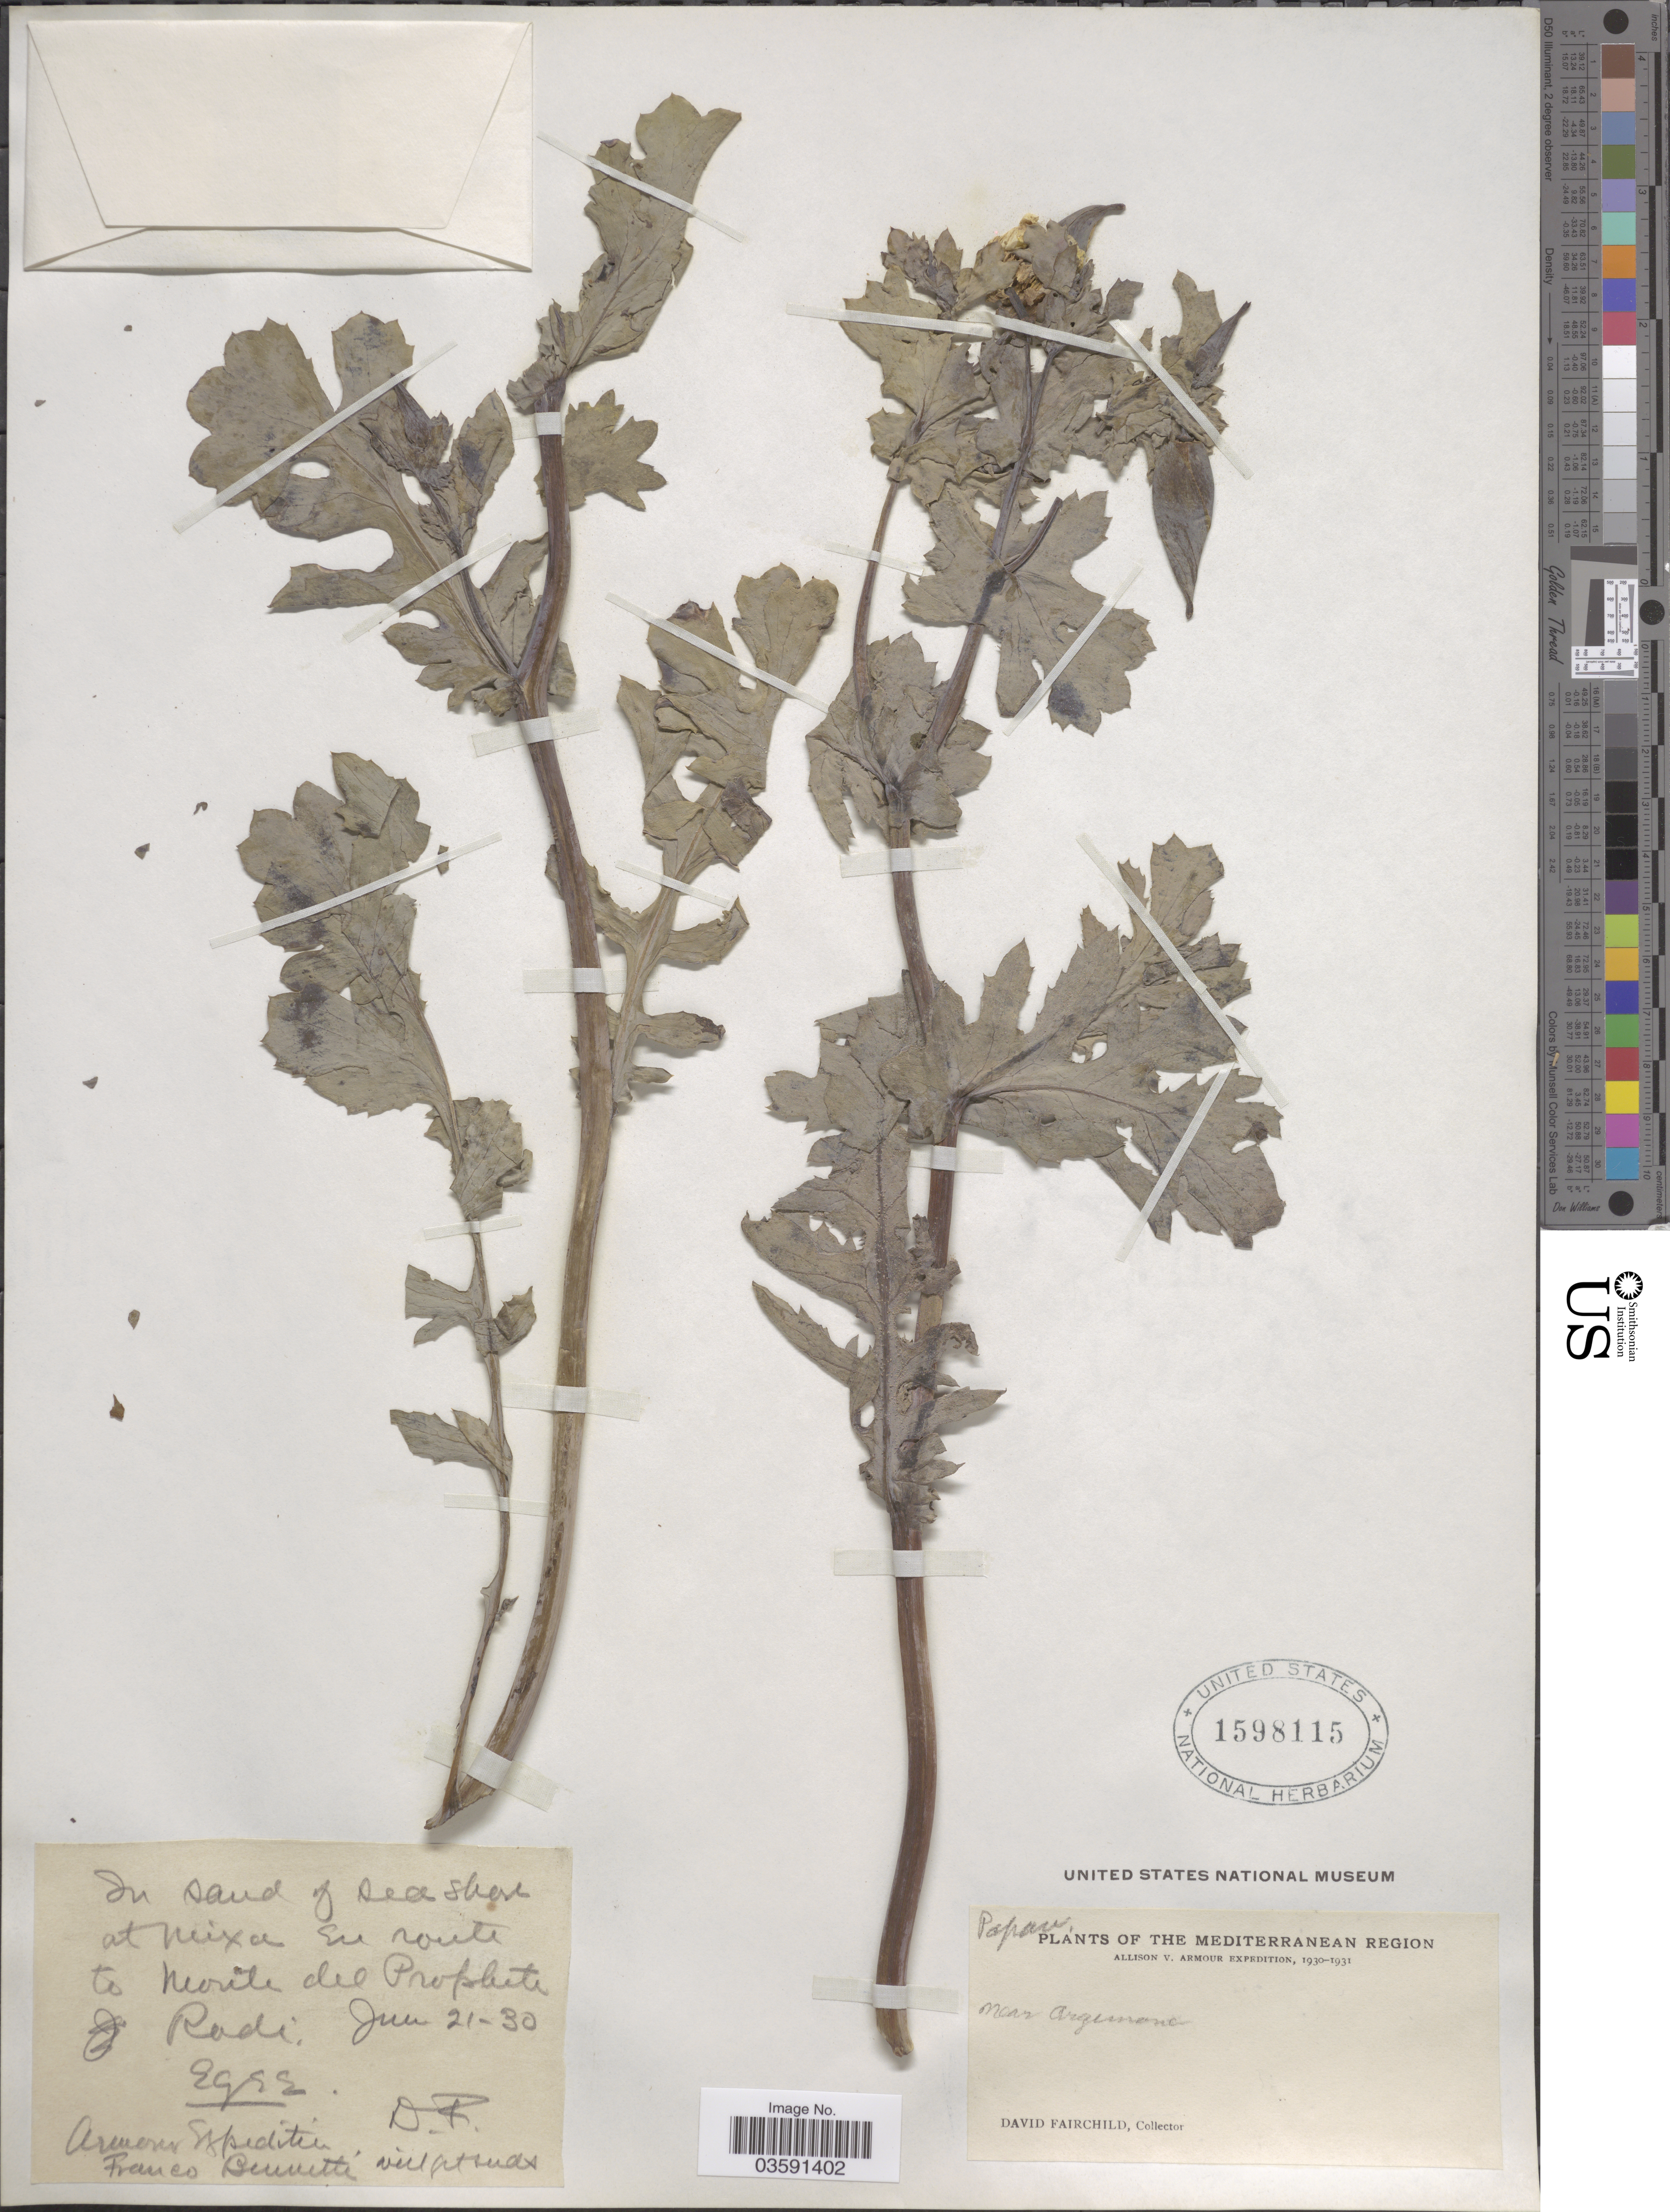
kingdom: Plantae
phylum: Tracheophyta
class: Magnoliopsida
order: Ranunculales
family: Papaveraceae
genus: Glaucium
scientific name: Glaucium sp.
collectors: D. Fairchild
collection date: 1930-06-21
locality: The Mediterranean Region. Near Argemone. En route to Monte del Prophete Radi [interpreted].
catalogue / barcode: US 1598115